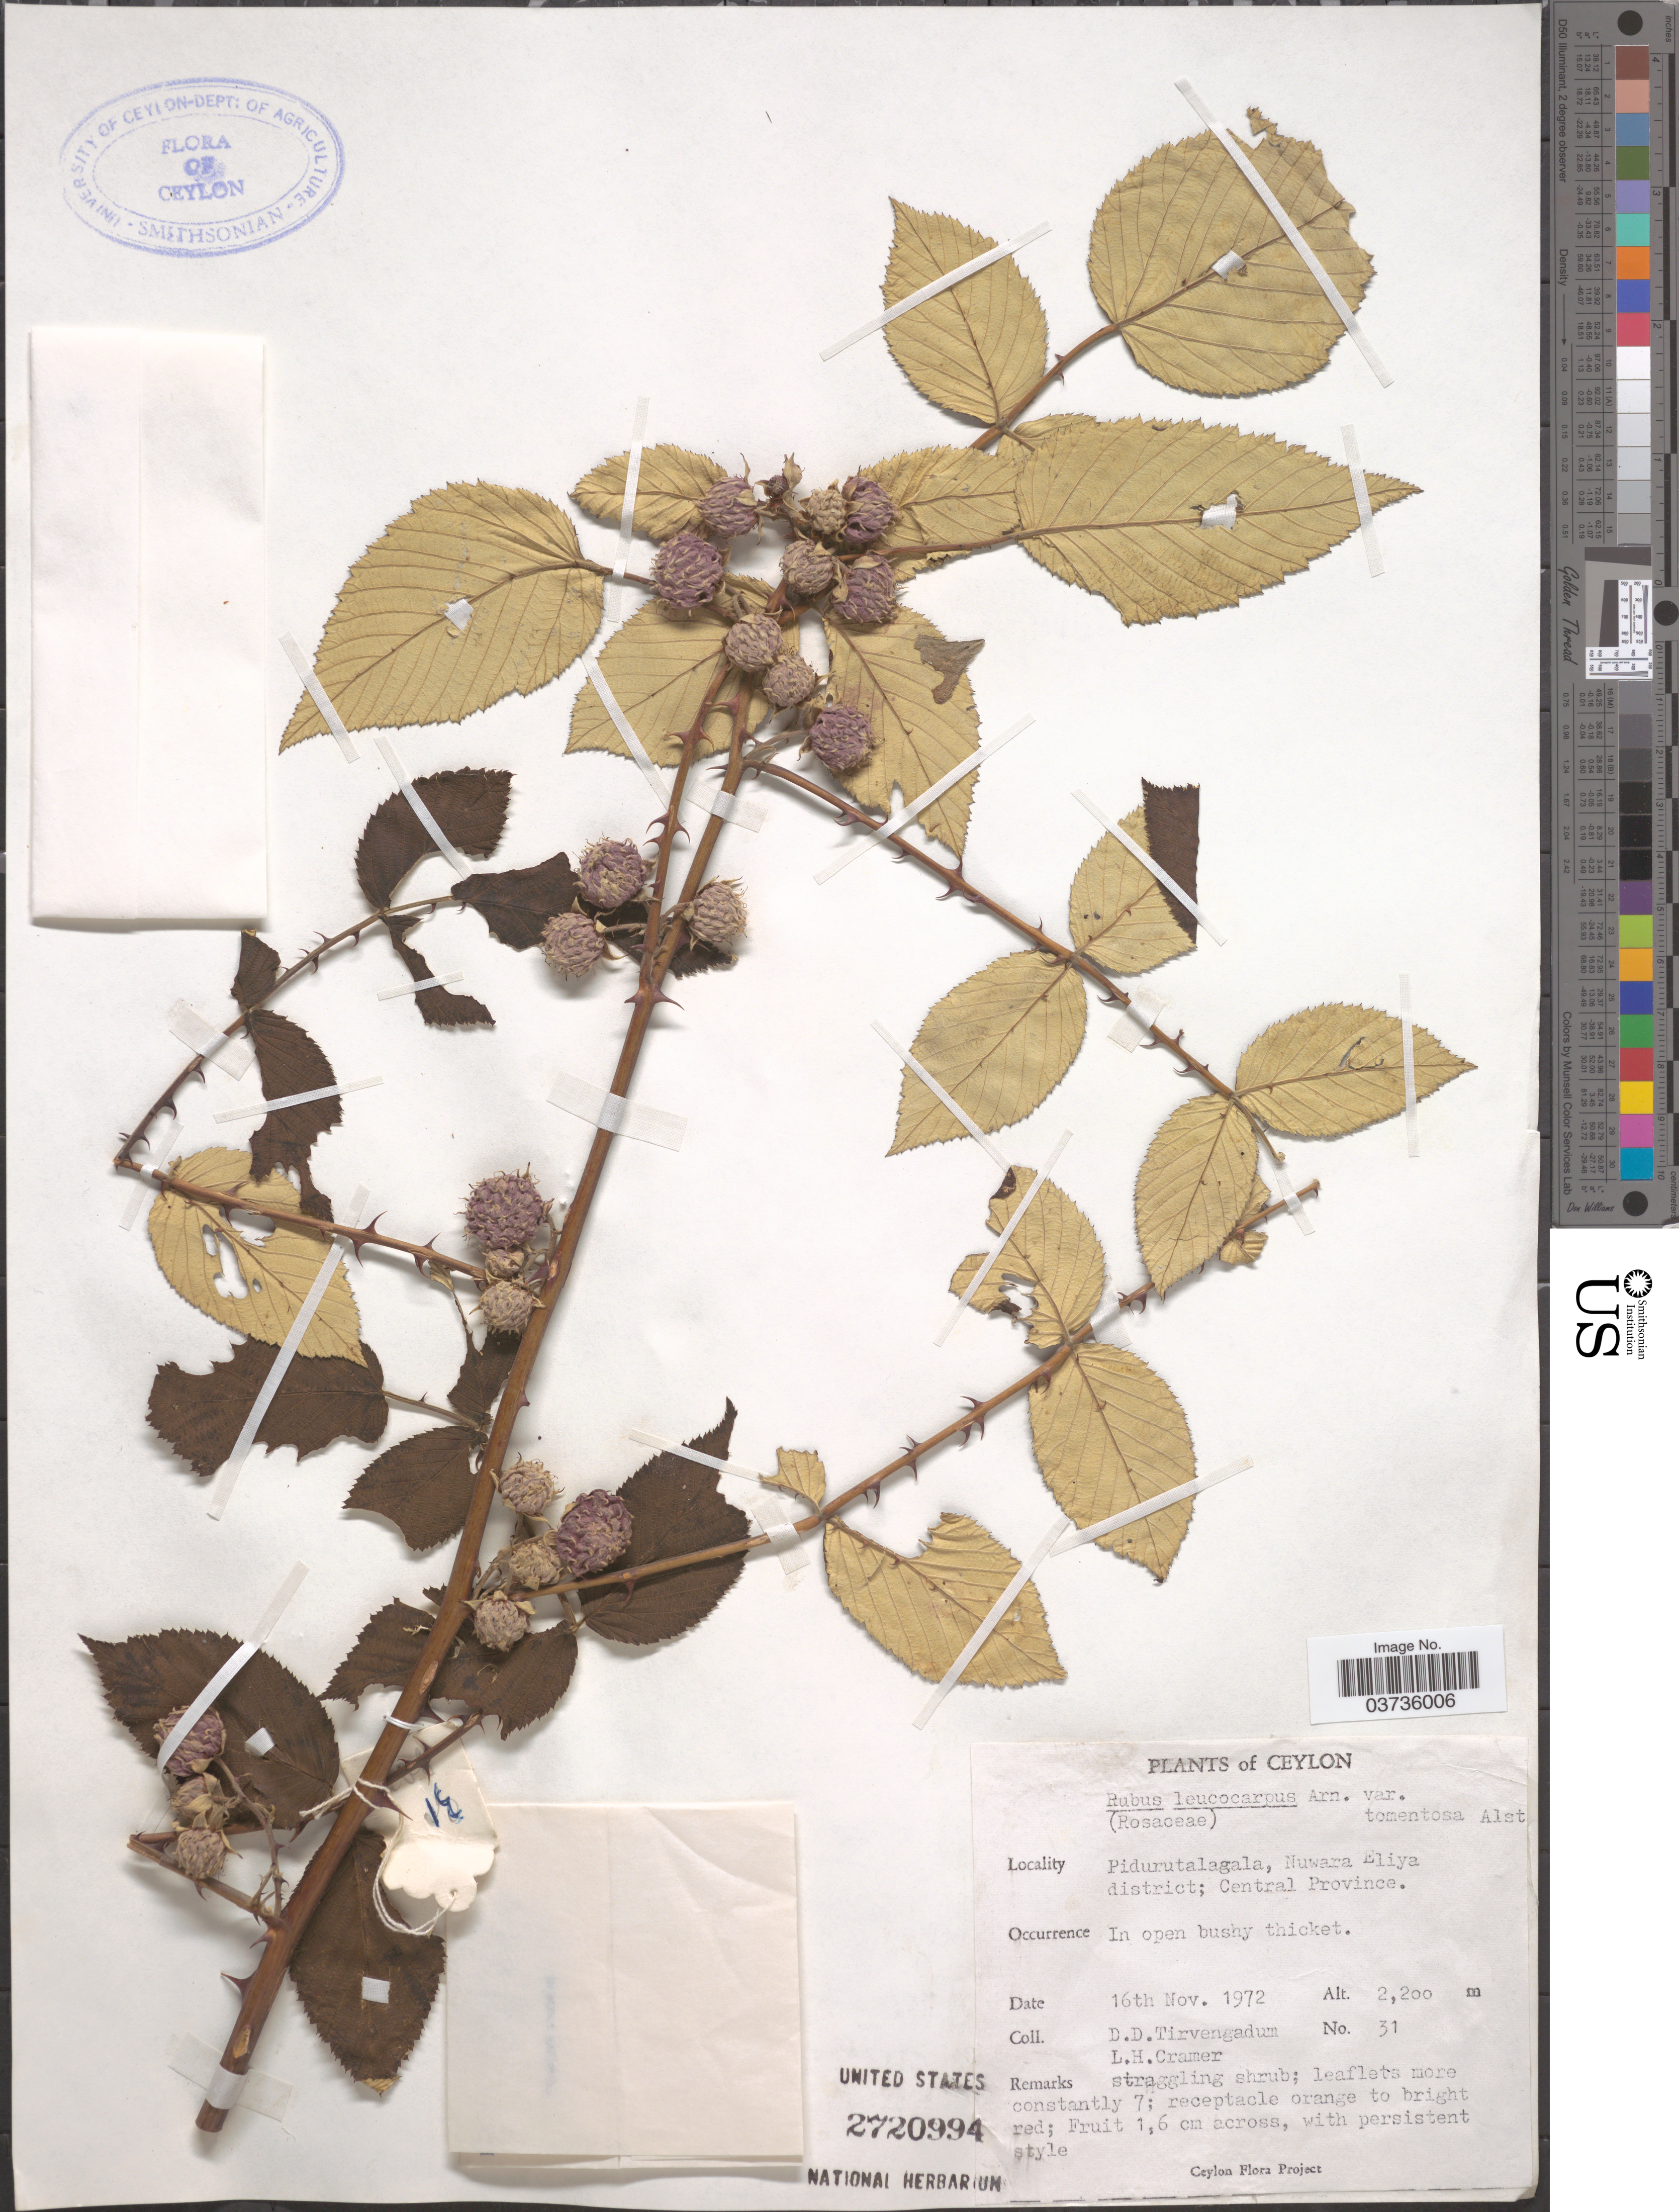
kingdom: Plantae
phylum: Tracheophyta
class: Magnoliopsida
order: Rosales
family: Rosaceae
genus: Rubus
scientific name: Rubus leucocarpus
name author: Arn.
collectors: D. Tirvengadum & L. H. Cramer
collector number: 31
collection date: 1972-11-16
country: Sri Lanka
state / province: Central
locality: Ceylon. Pidurutalagala, Nuwara Eliya district.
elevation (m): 2200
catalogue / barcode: US 2720994